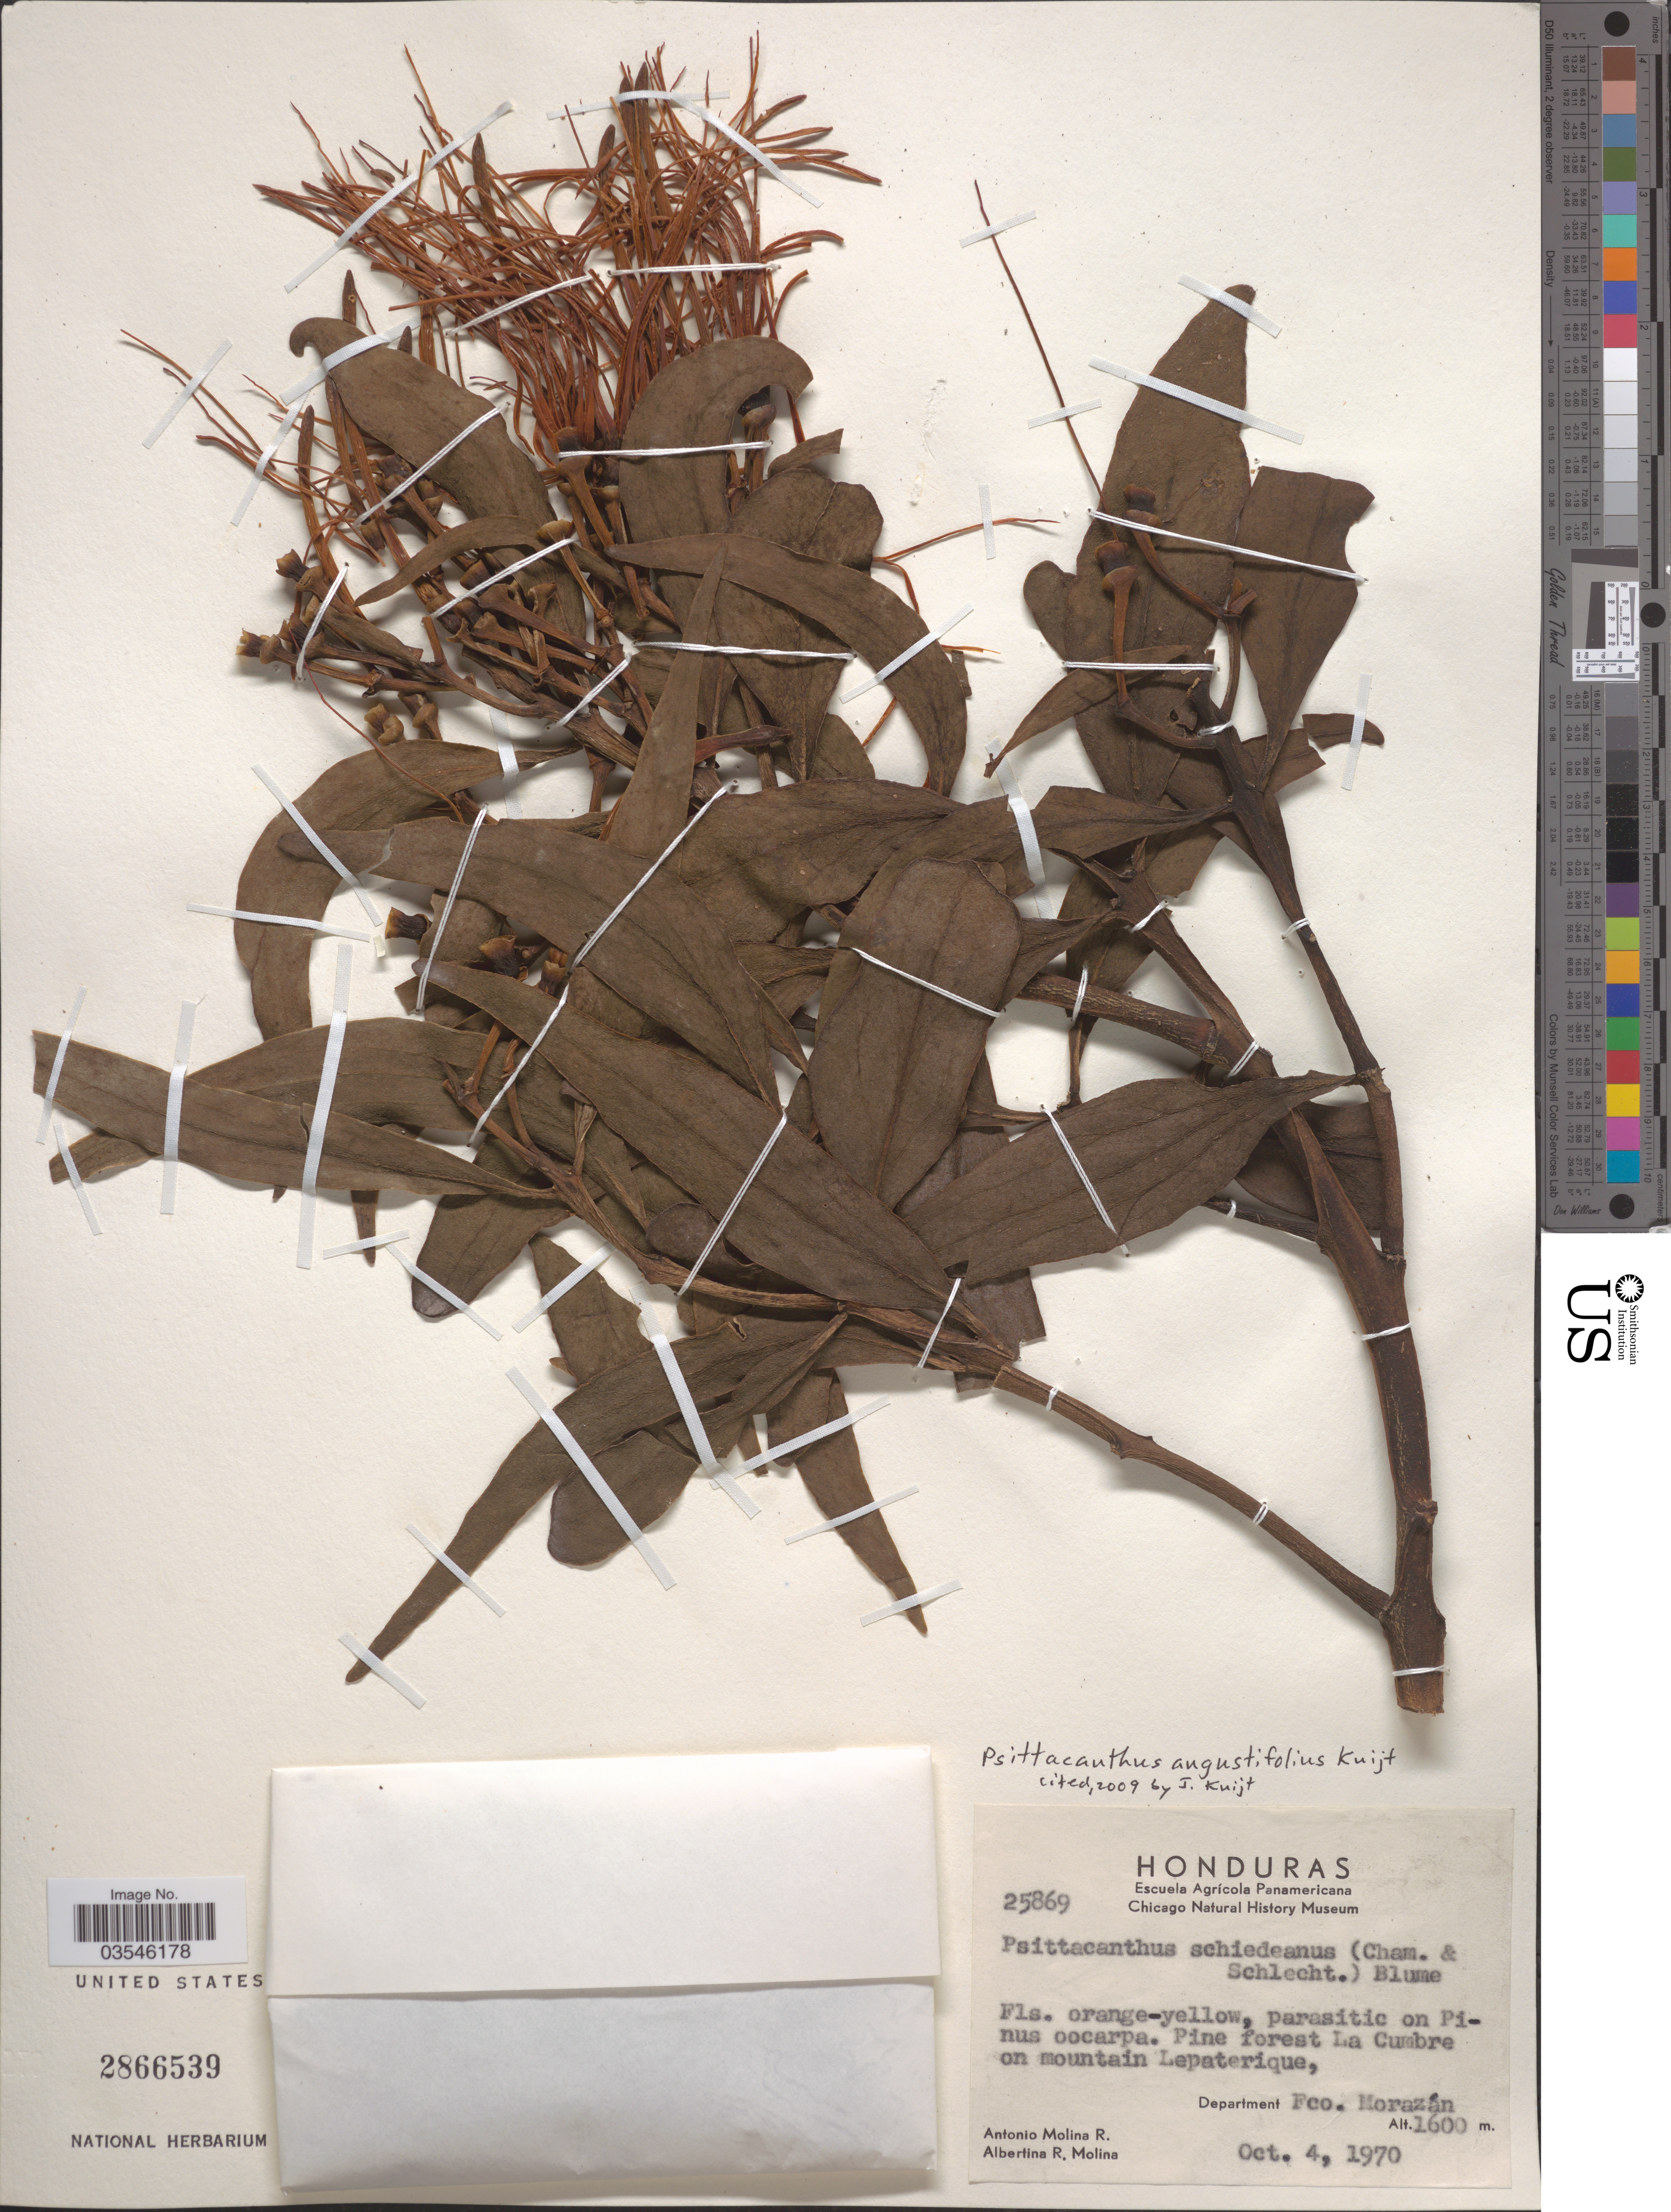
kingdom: Plantae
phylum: Tracheophyta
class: Magnoliopsida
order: Santalales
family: Loranthaceae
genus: Psittacanthus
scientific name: Psittacanthus angustifolius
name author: Kuijt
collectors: A. Molina R. & A. R. Molina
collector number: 25869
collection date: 1970-10-04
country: Honduras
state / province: Fco. Morazán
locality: Pine forest La Cumbre on mountain Lepaterique, Department Fco. Morazán.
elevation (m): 1600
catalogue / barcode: US 2866539